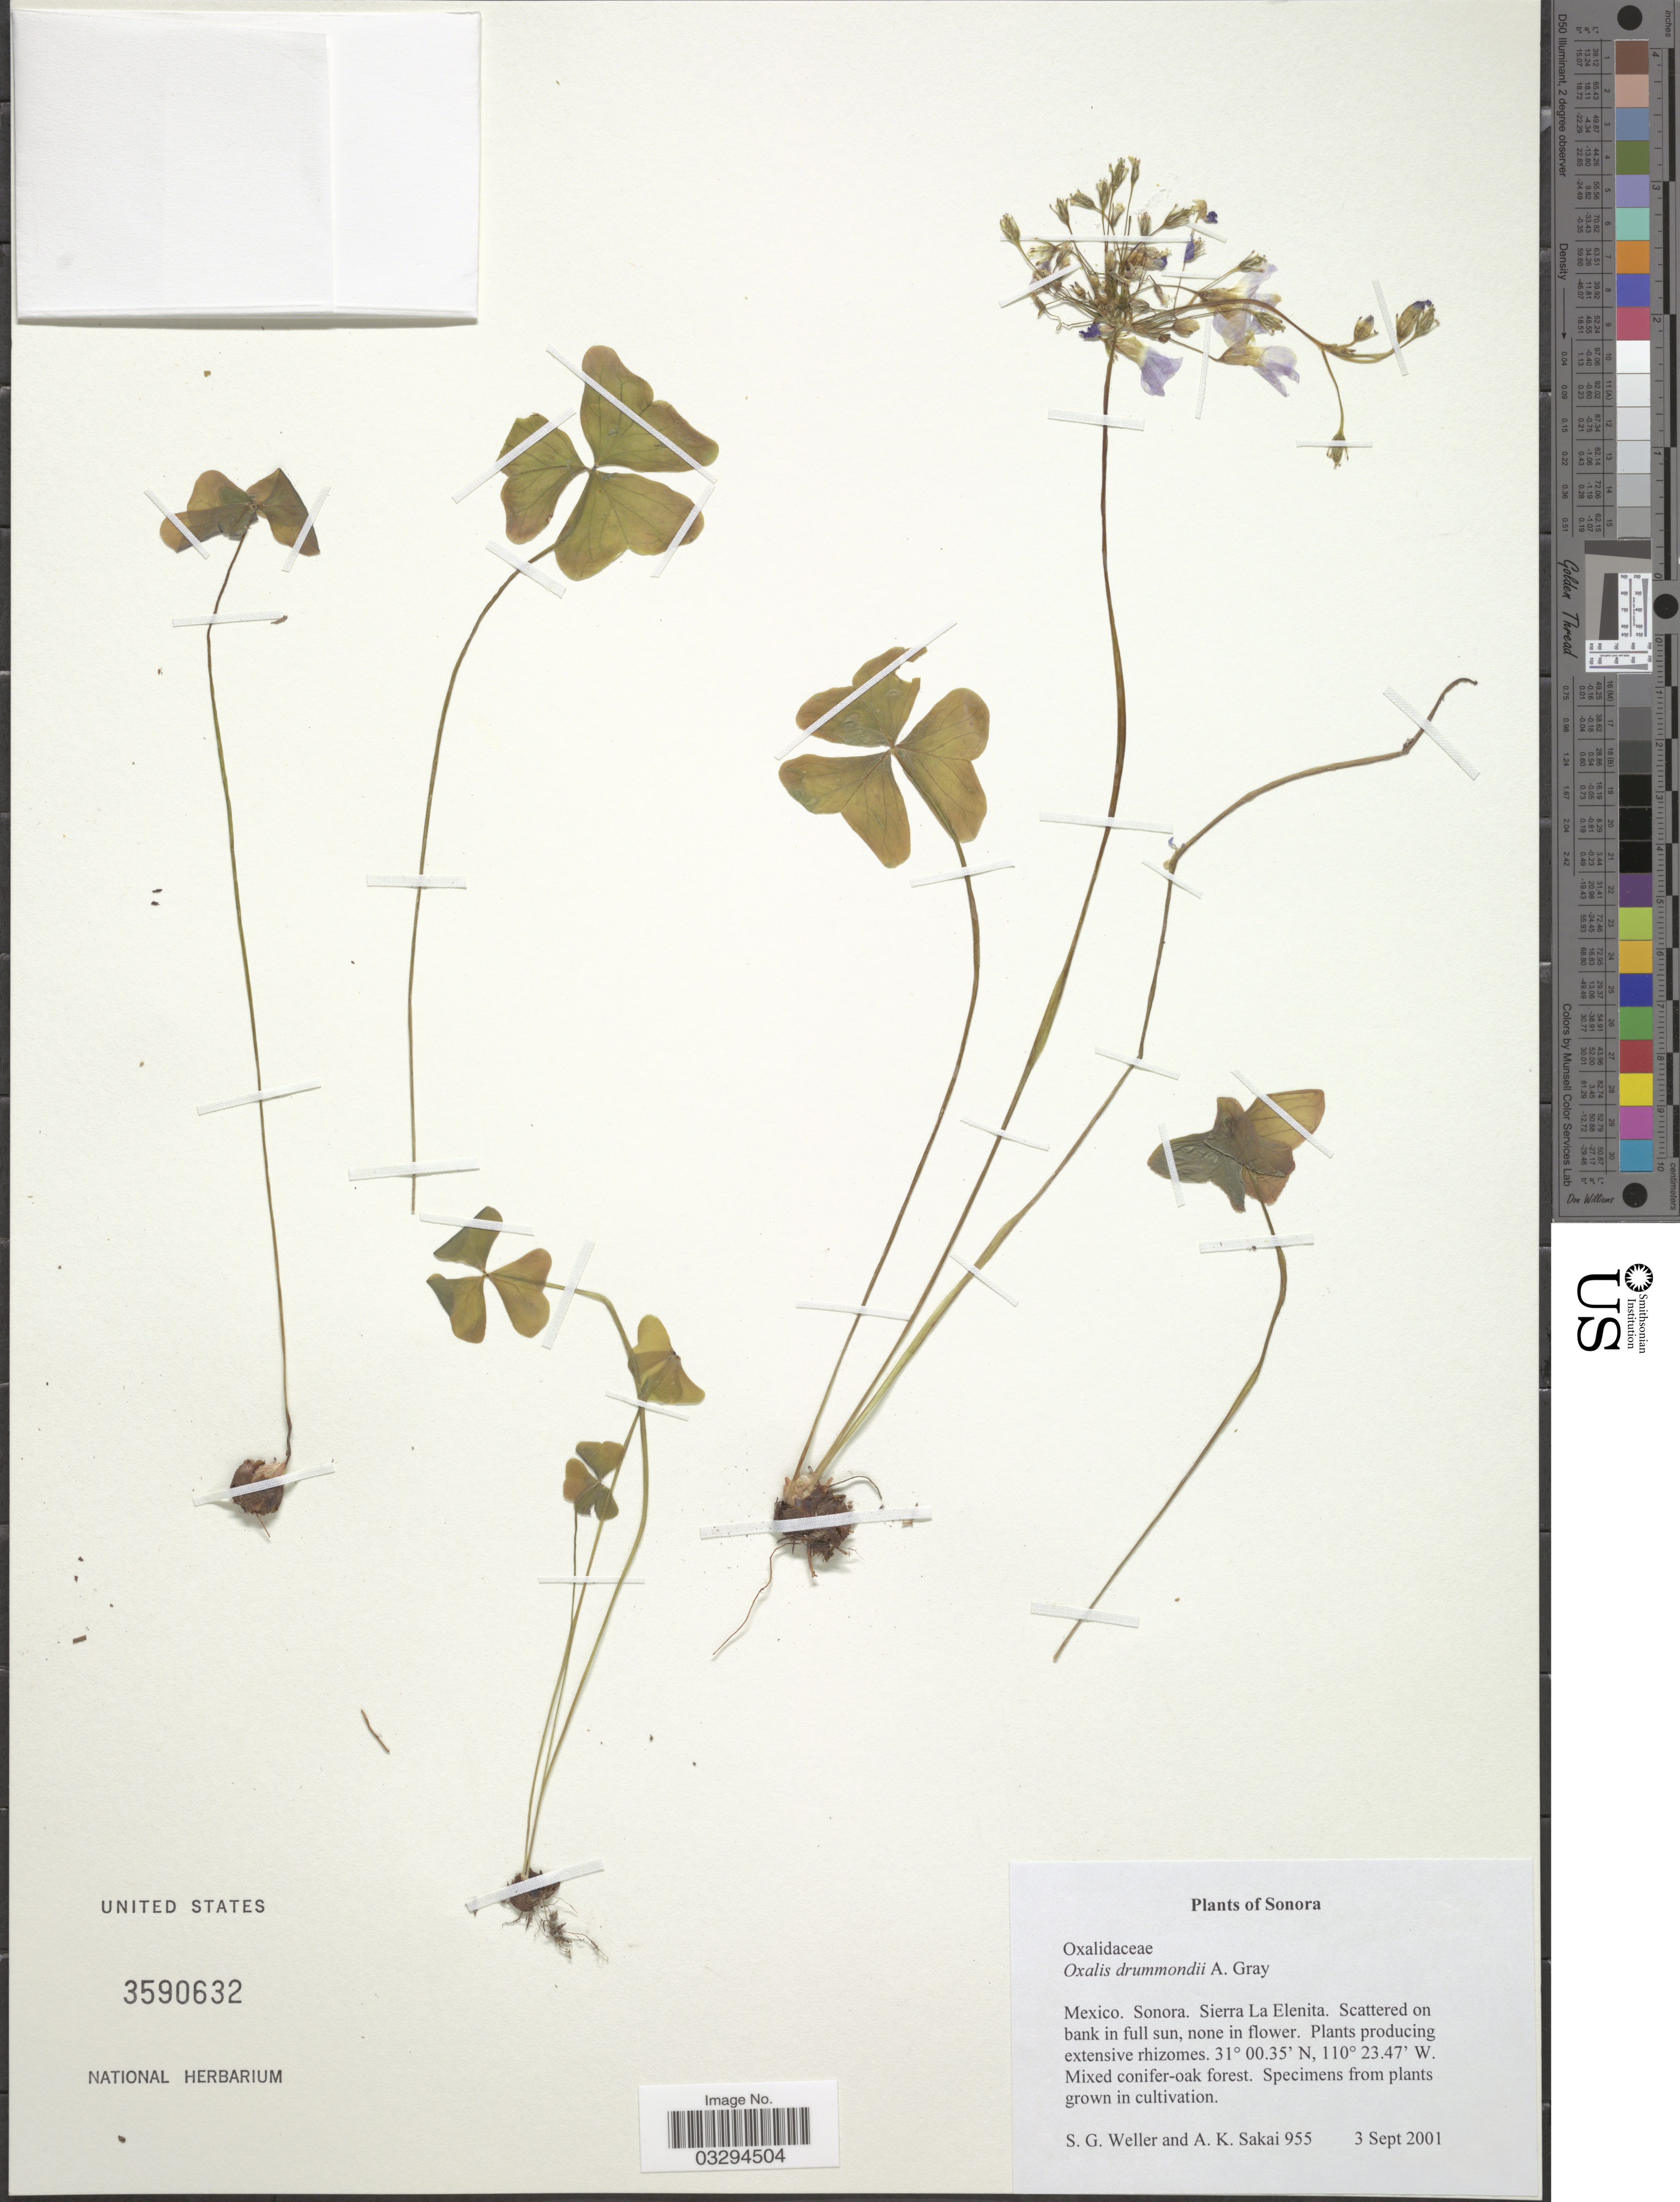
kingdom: Plantae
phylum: Tracheophyta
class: Magnoliopsida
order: Oxalidales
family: Oxalidaceae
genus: Oxalis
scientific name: Oxalis drummondii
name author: A. Gray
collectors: S. G. Weller & A. Sakai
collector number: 955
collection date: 2001-09-03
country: Mexico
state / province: Sonora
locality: Sierra La Elenita.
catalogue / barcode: US 3590632